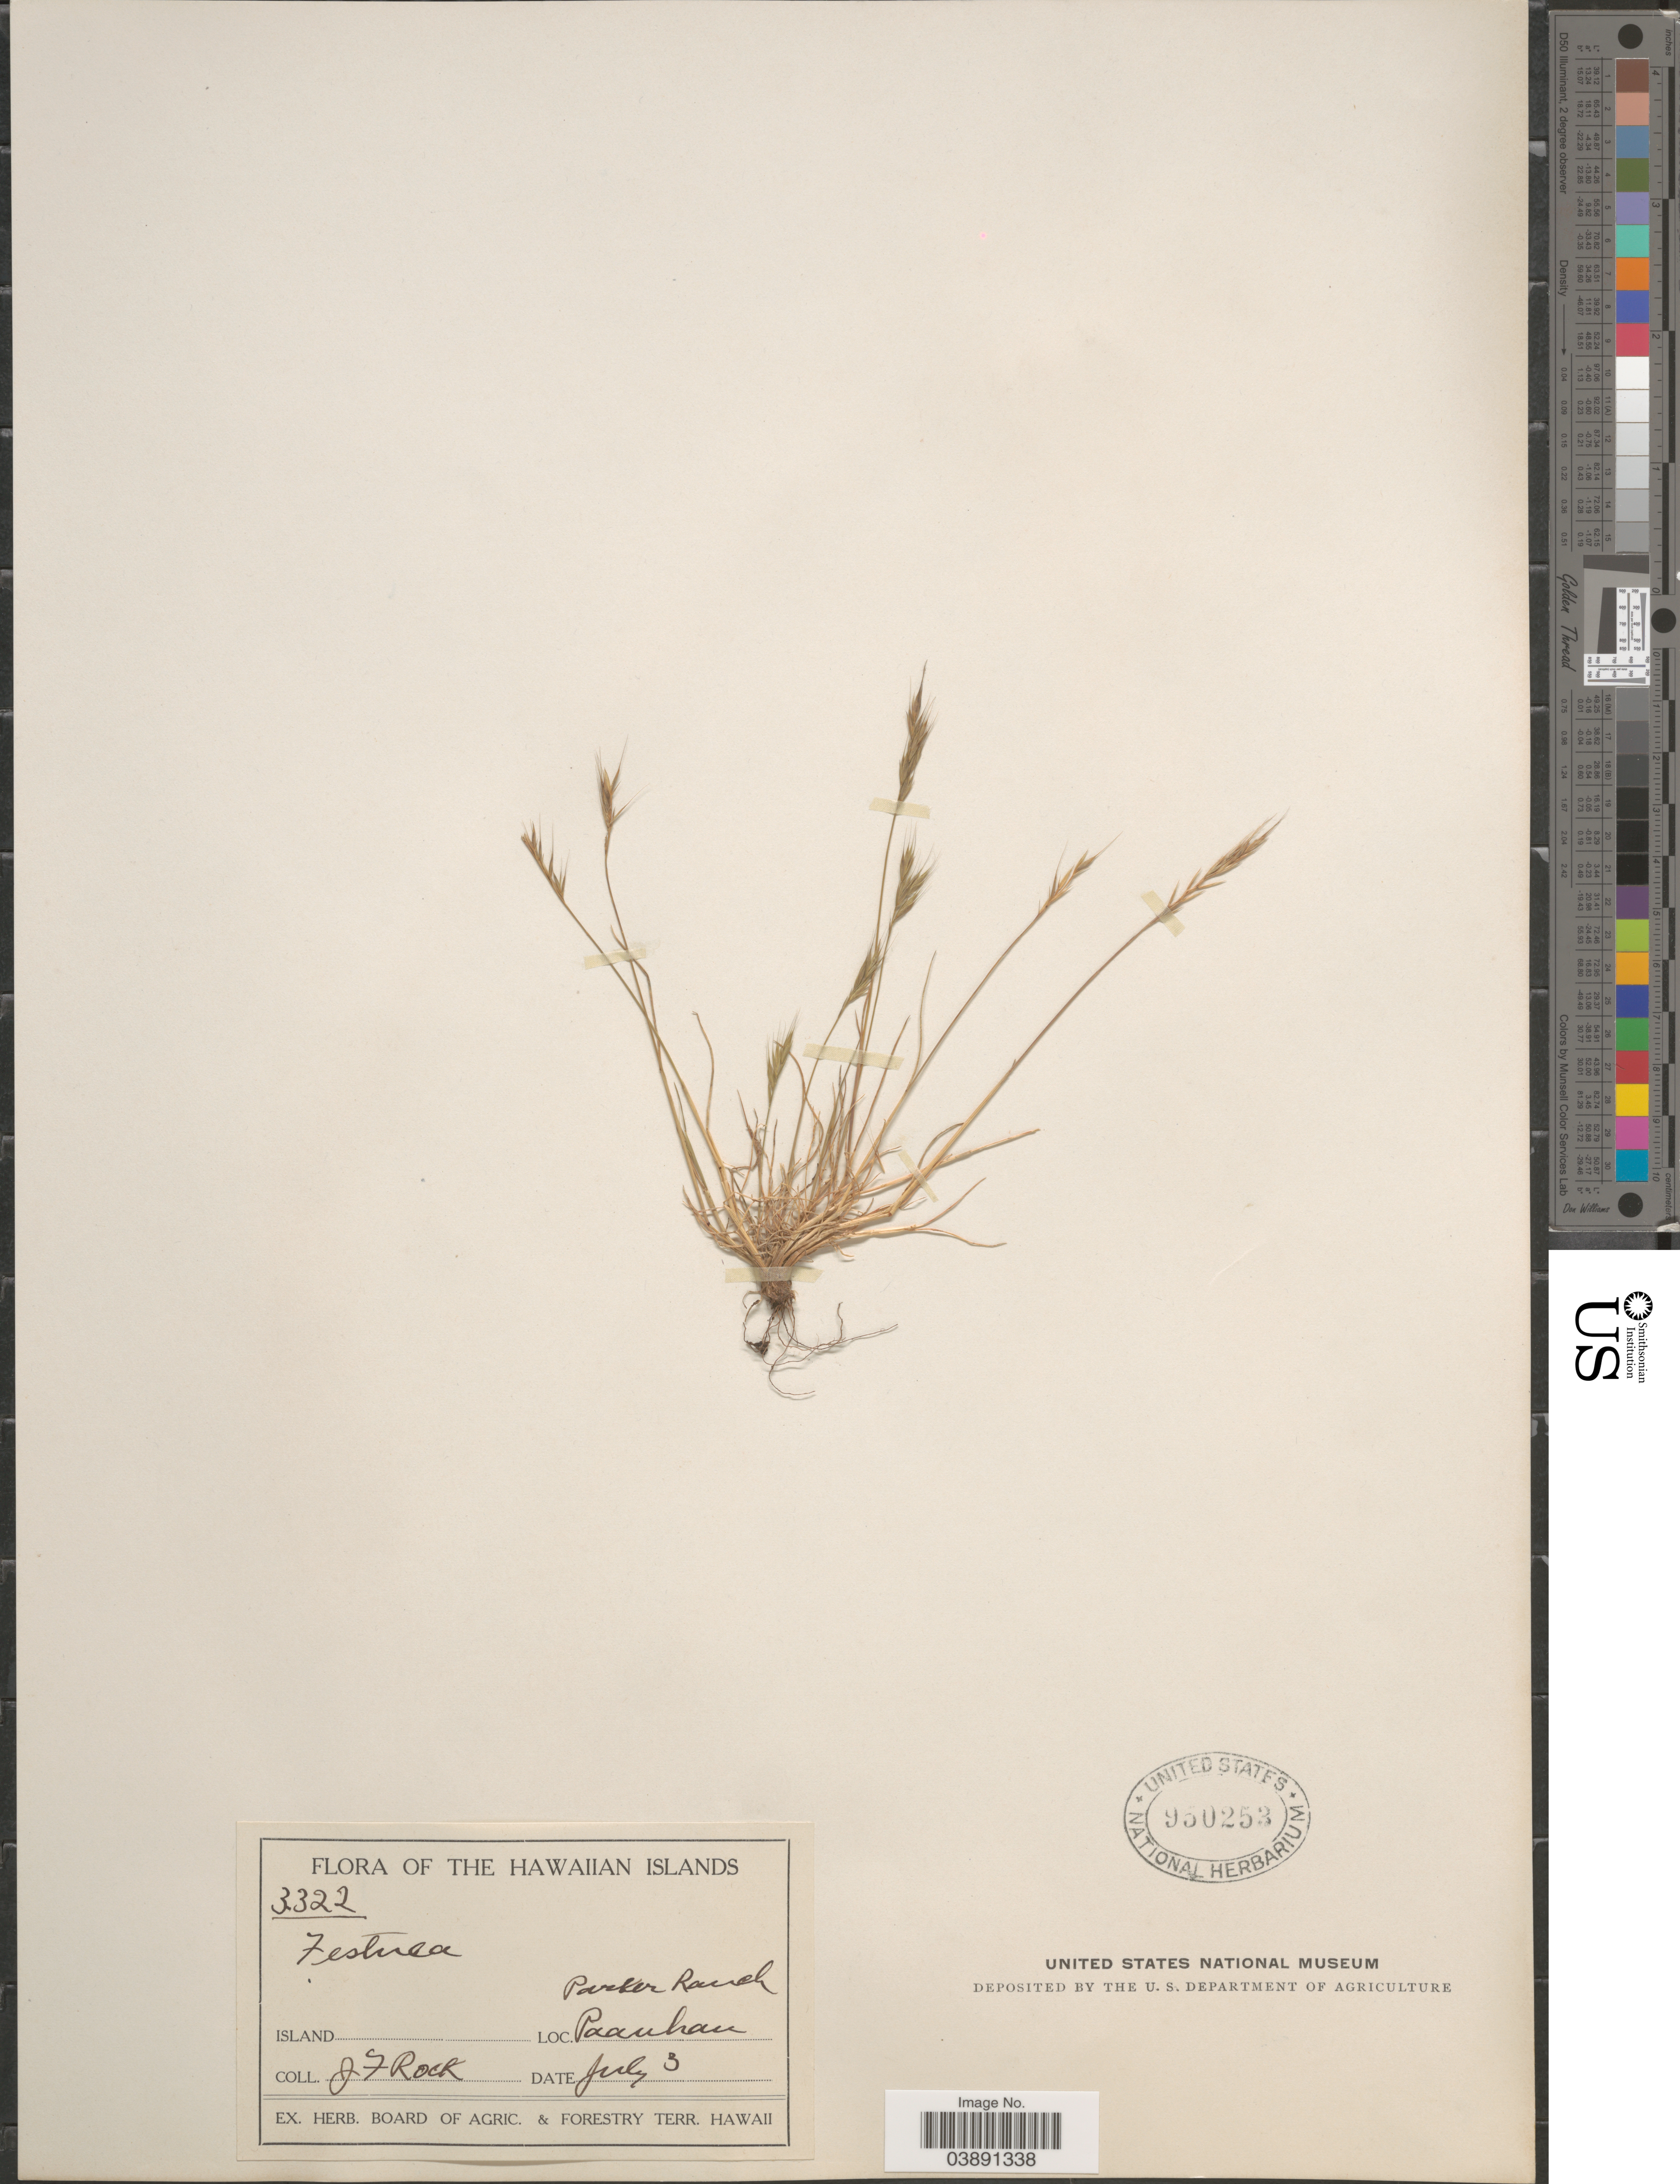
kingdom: Plantae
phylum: Tracheophyta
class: Liliopsida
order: Poales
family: Poaceae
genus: Festuca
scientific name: Festuca bromoides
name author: L.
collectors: J. Rock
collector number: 3322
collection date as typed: Transcribed d/m/y: /7/3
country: United States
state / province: Hawaii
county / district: Hawaii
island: Hawaii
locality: The Hawaiian Islands. Parker Ranch. Paauhau.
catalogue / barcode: US 950253